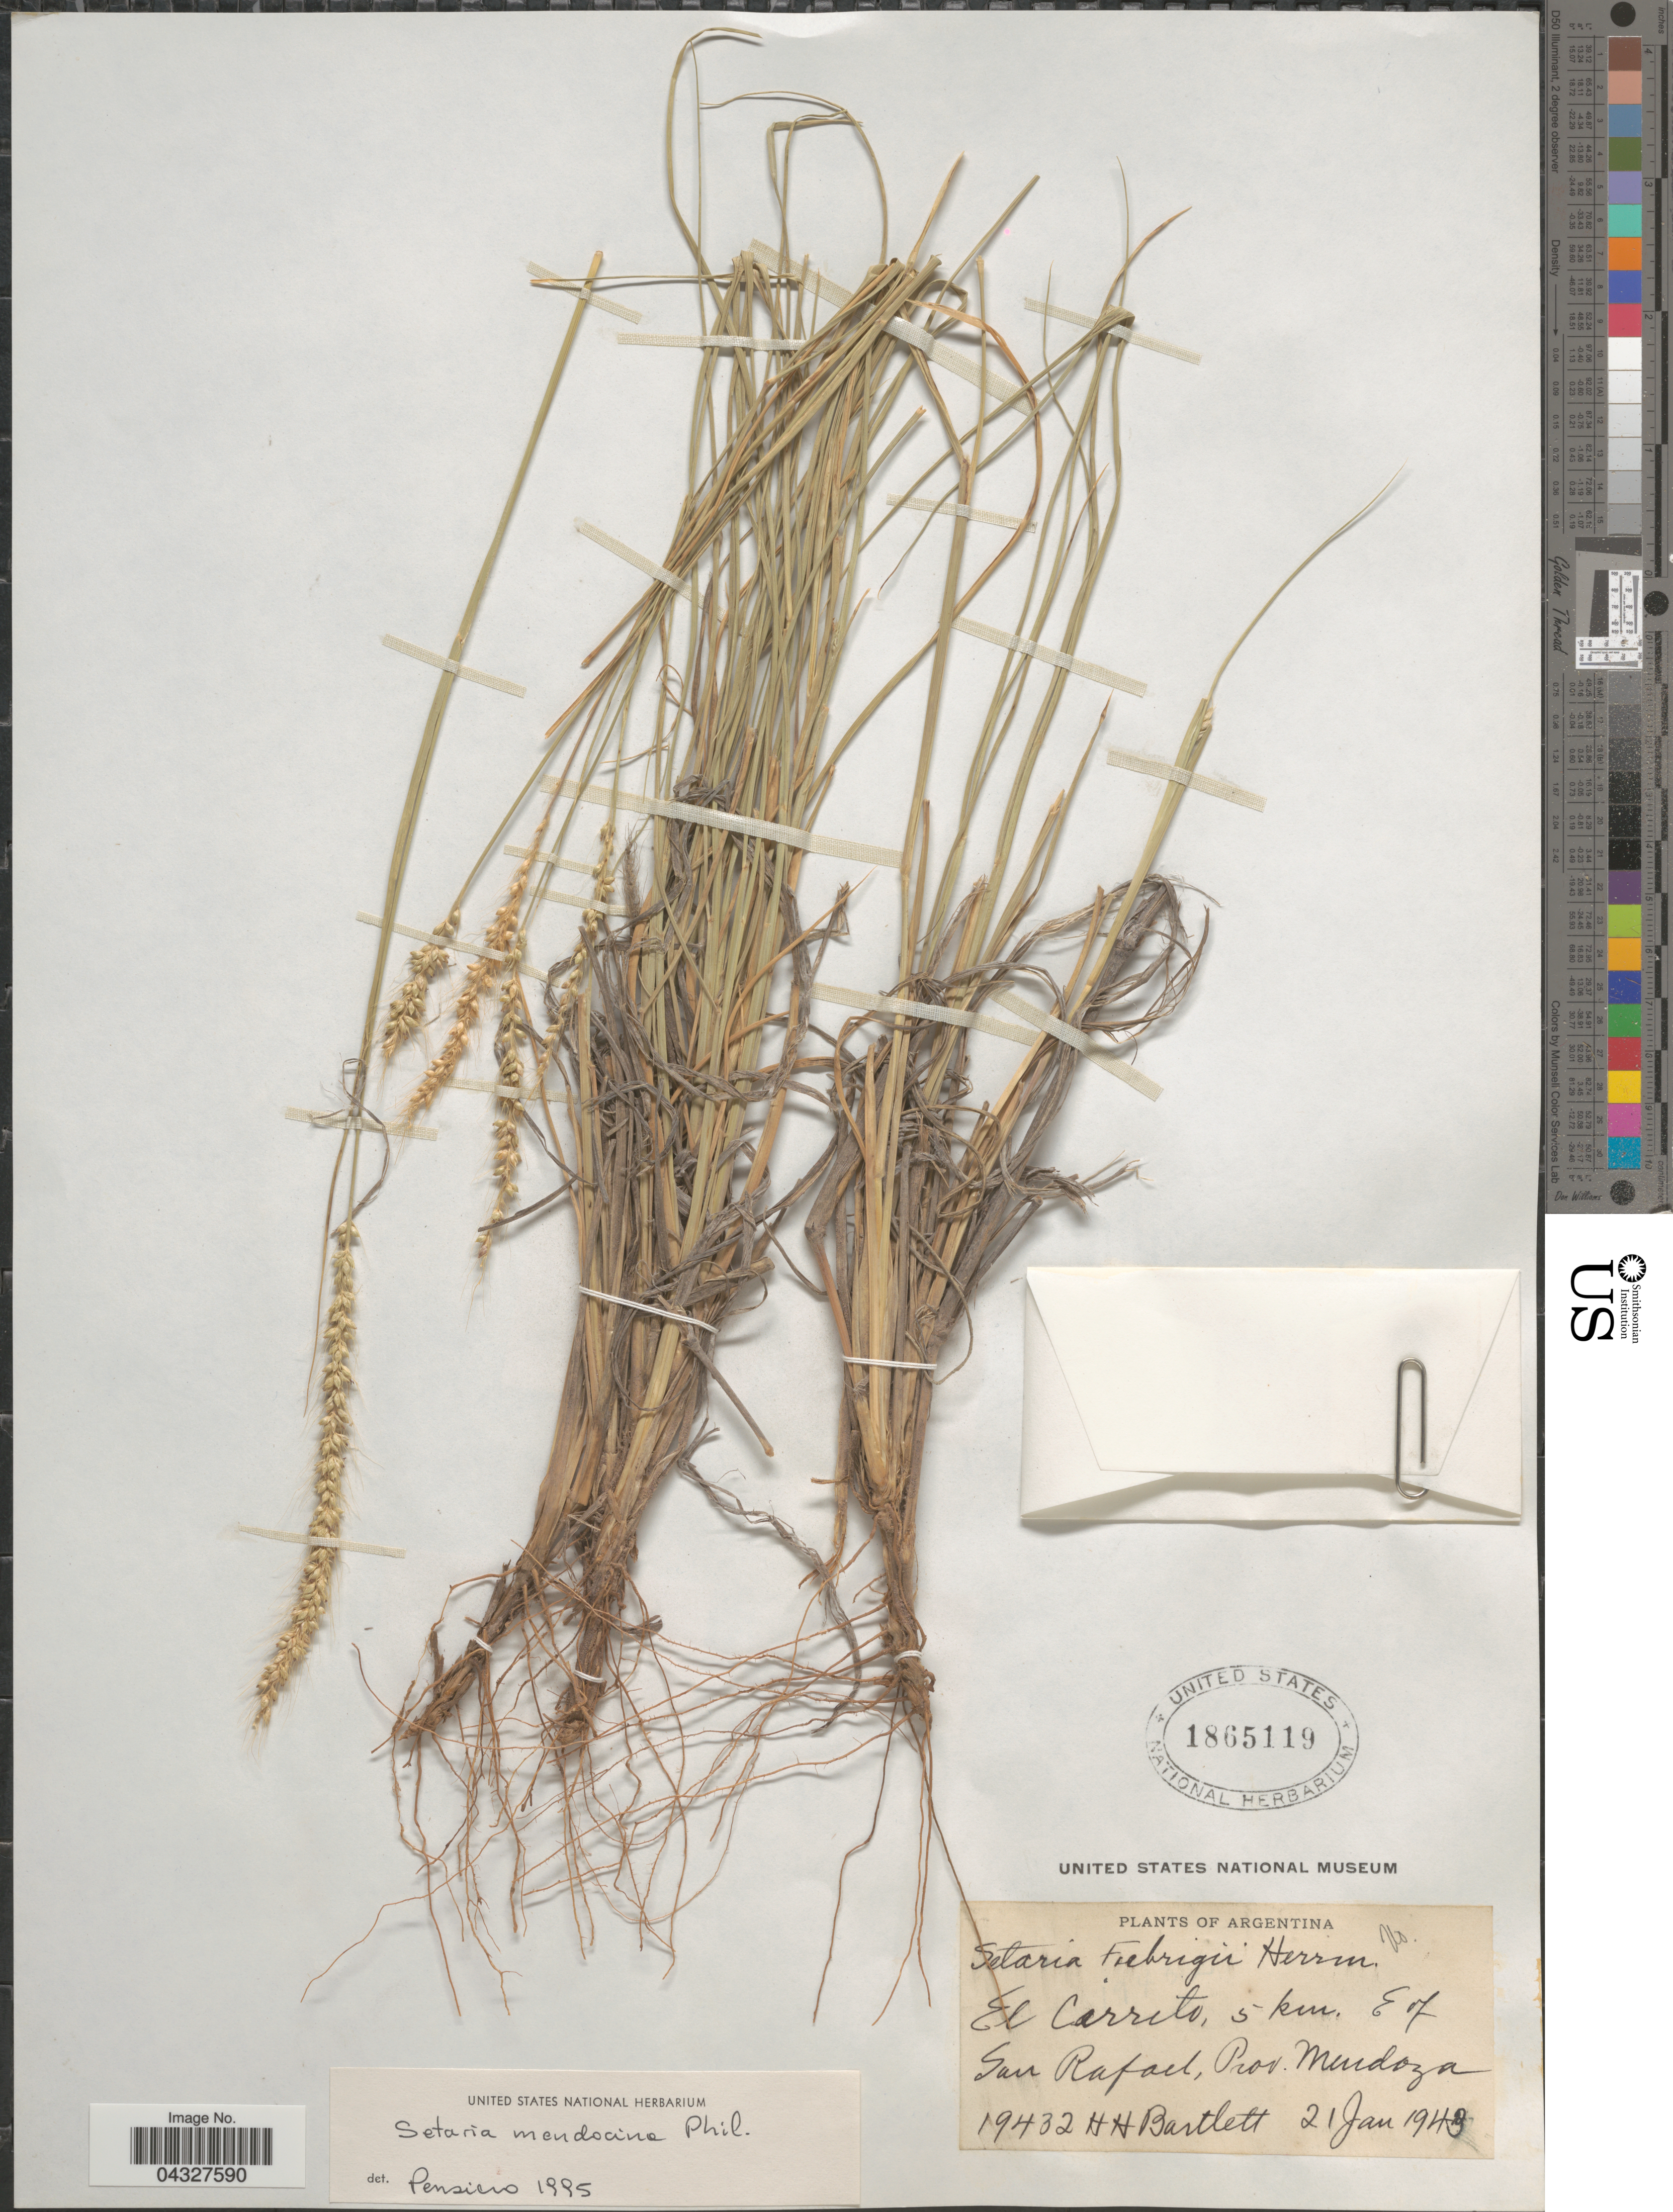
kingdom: Plantae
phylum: Tracheophyta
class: Liliopsida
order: Poales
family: Poaceae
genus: Setaria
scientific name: Setaria mendocina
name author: Phil.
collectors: H. H. Bartlett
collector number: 19432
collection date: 1943-01-21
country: Argentina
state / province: Mendoza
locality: El Carrito, 5 km. E of San Rafael.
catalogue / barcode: US 1865119